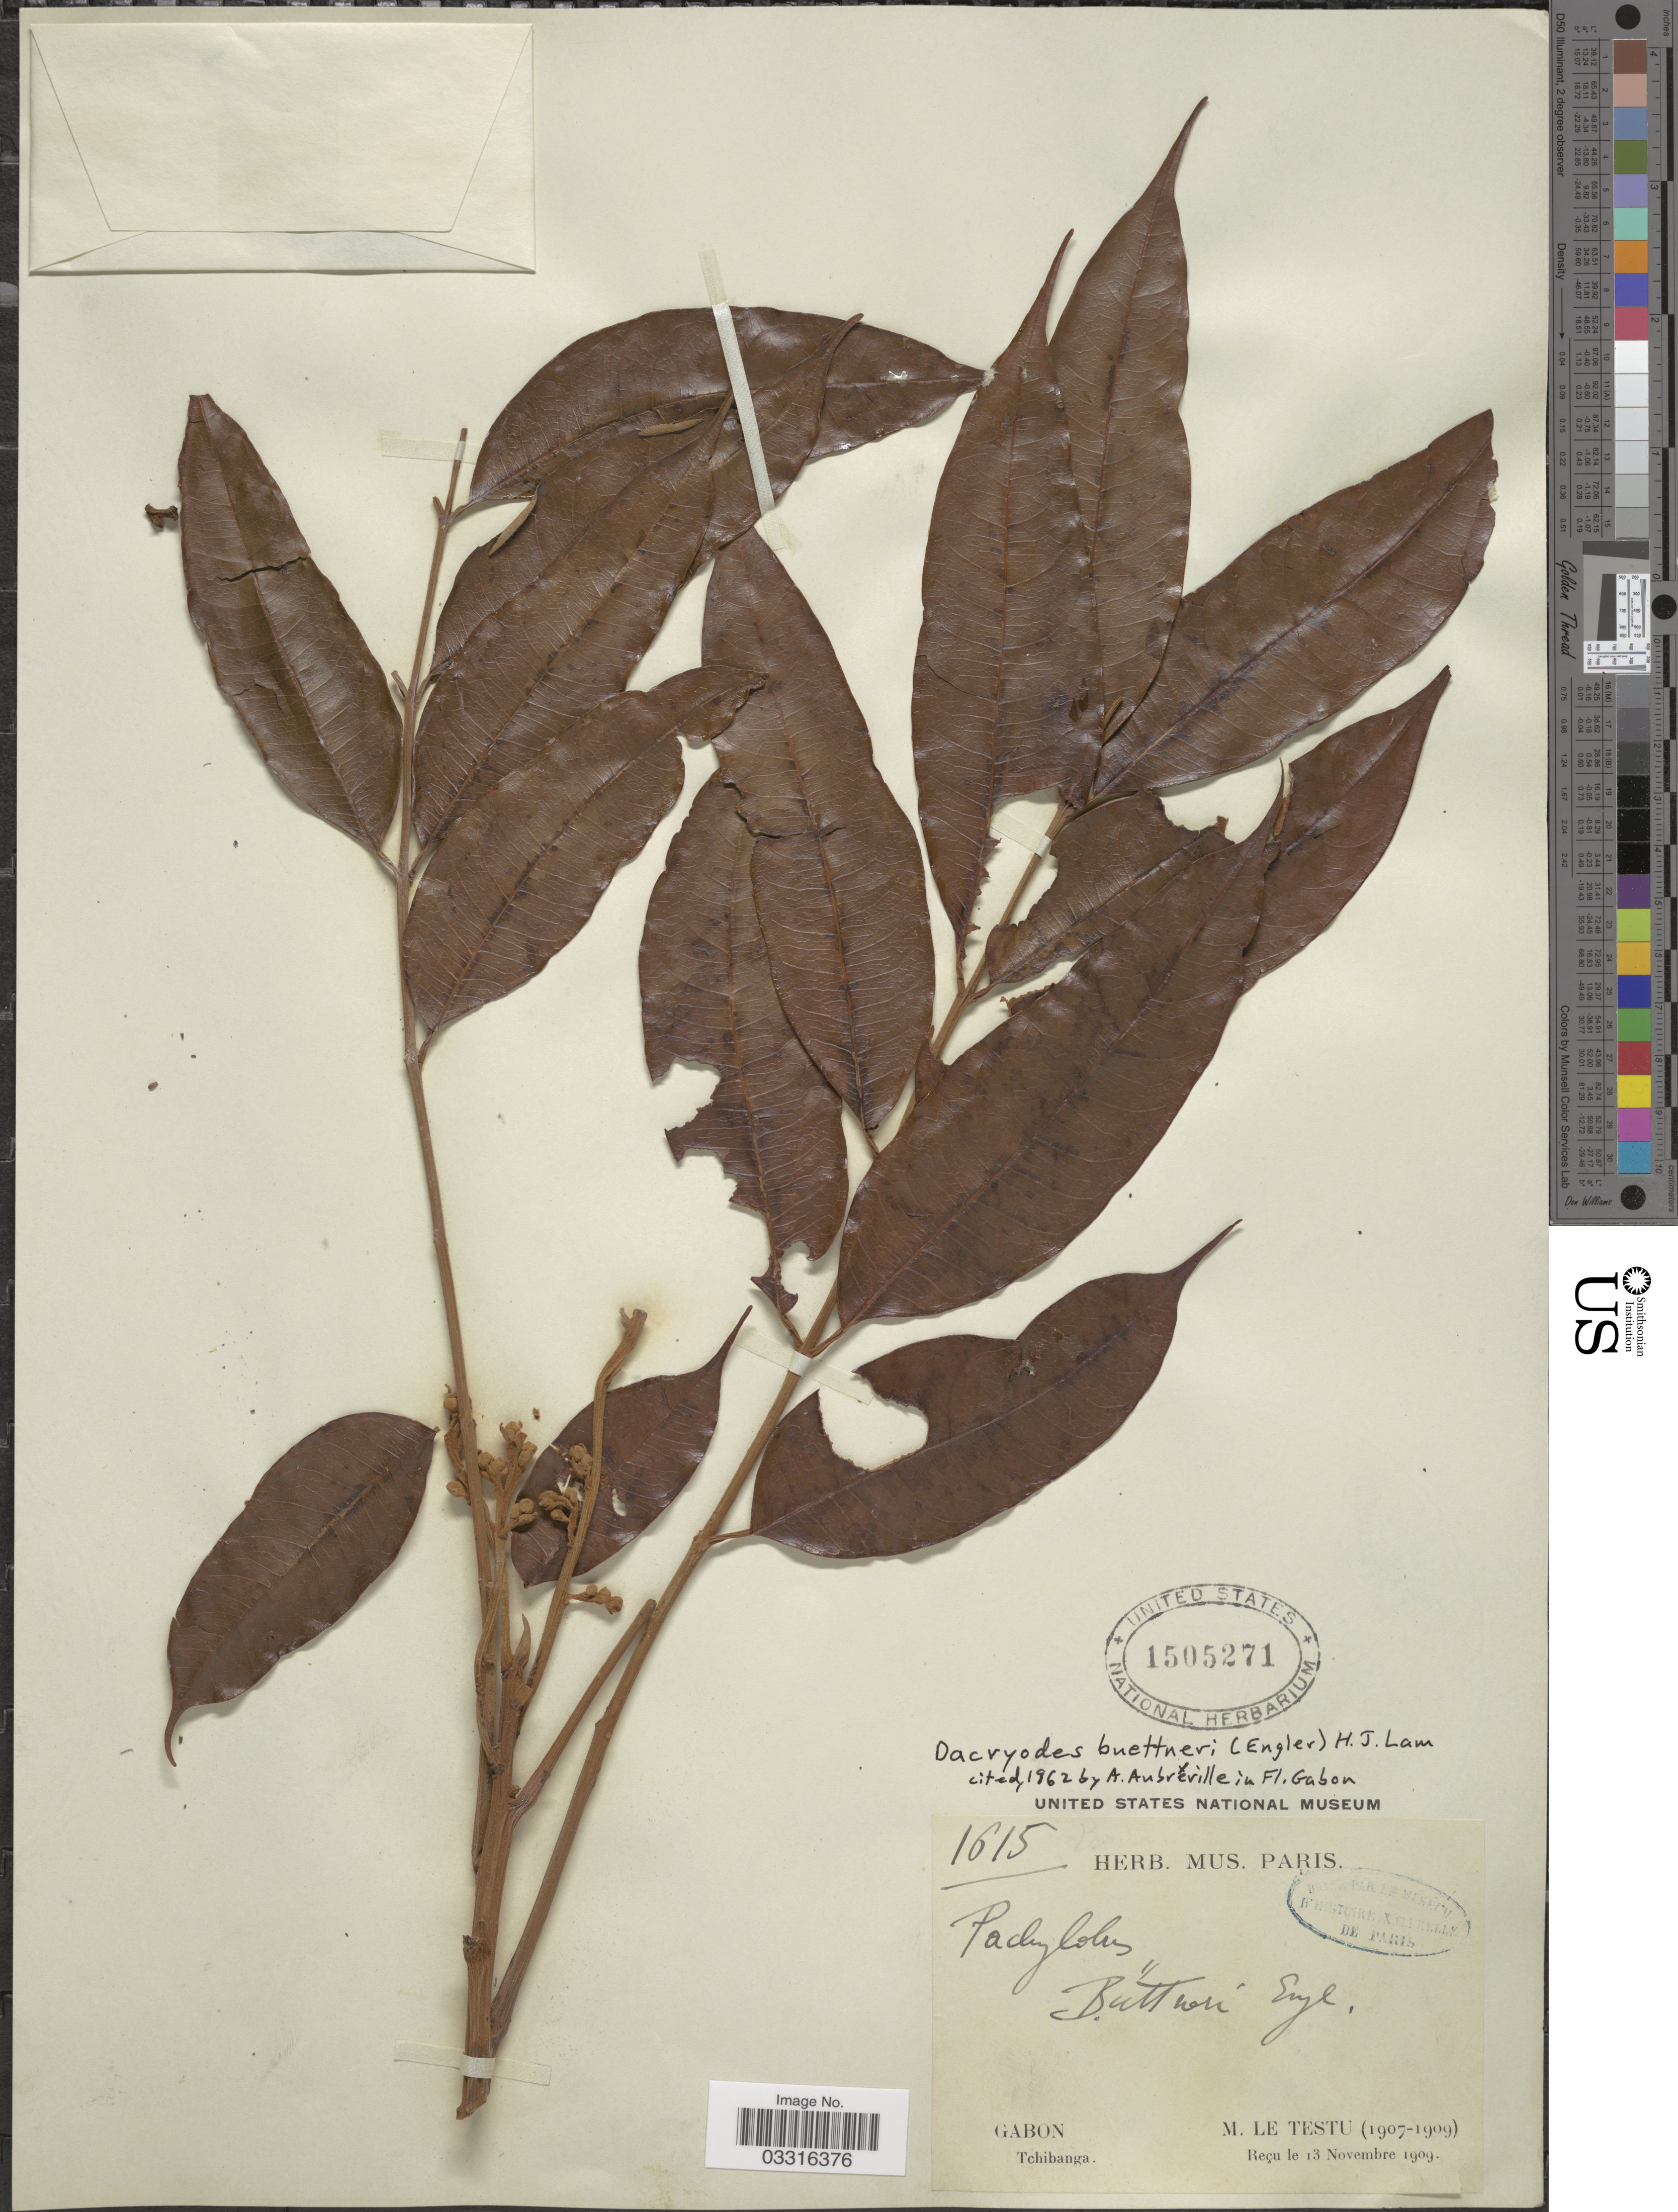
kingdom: Plantae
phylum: Tracheophyta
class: Magnoliopsida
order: Sapindales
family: Burseraceae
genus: Dacryodes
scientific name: Dacryodes buettneri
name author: (Engl.) H.J. Lam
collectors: M. Le Testu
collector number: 1615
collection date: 1907/1909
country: Gabon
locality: Tchibanga.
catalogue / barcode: US 1505271